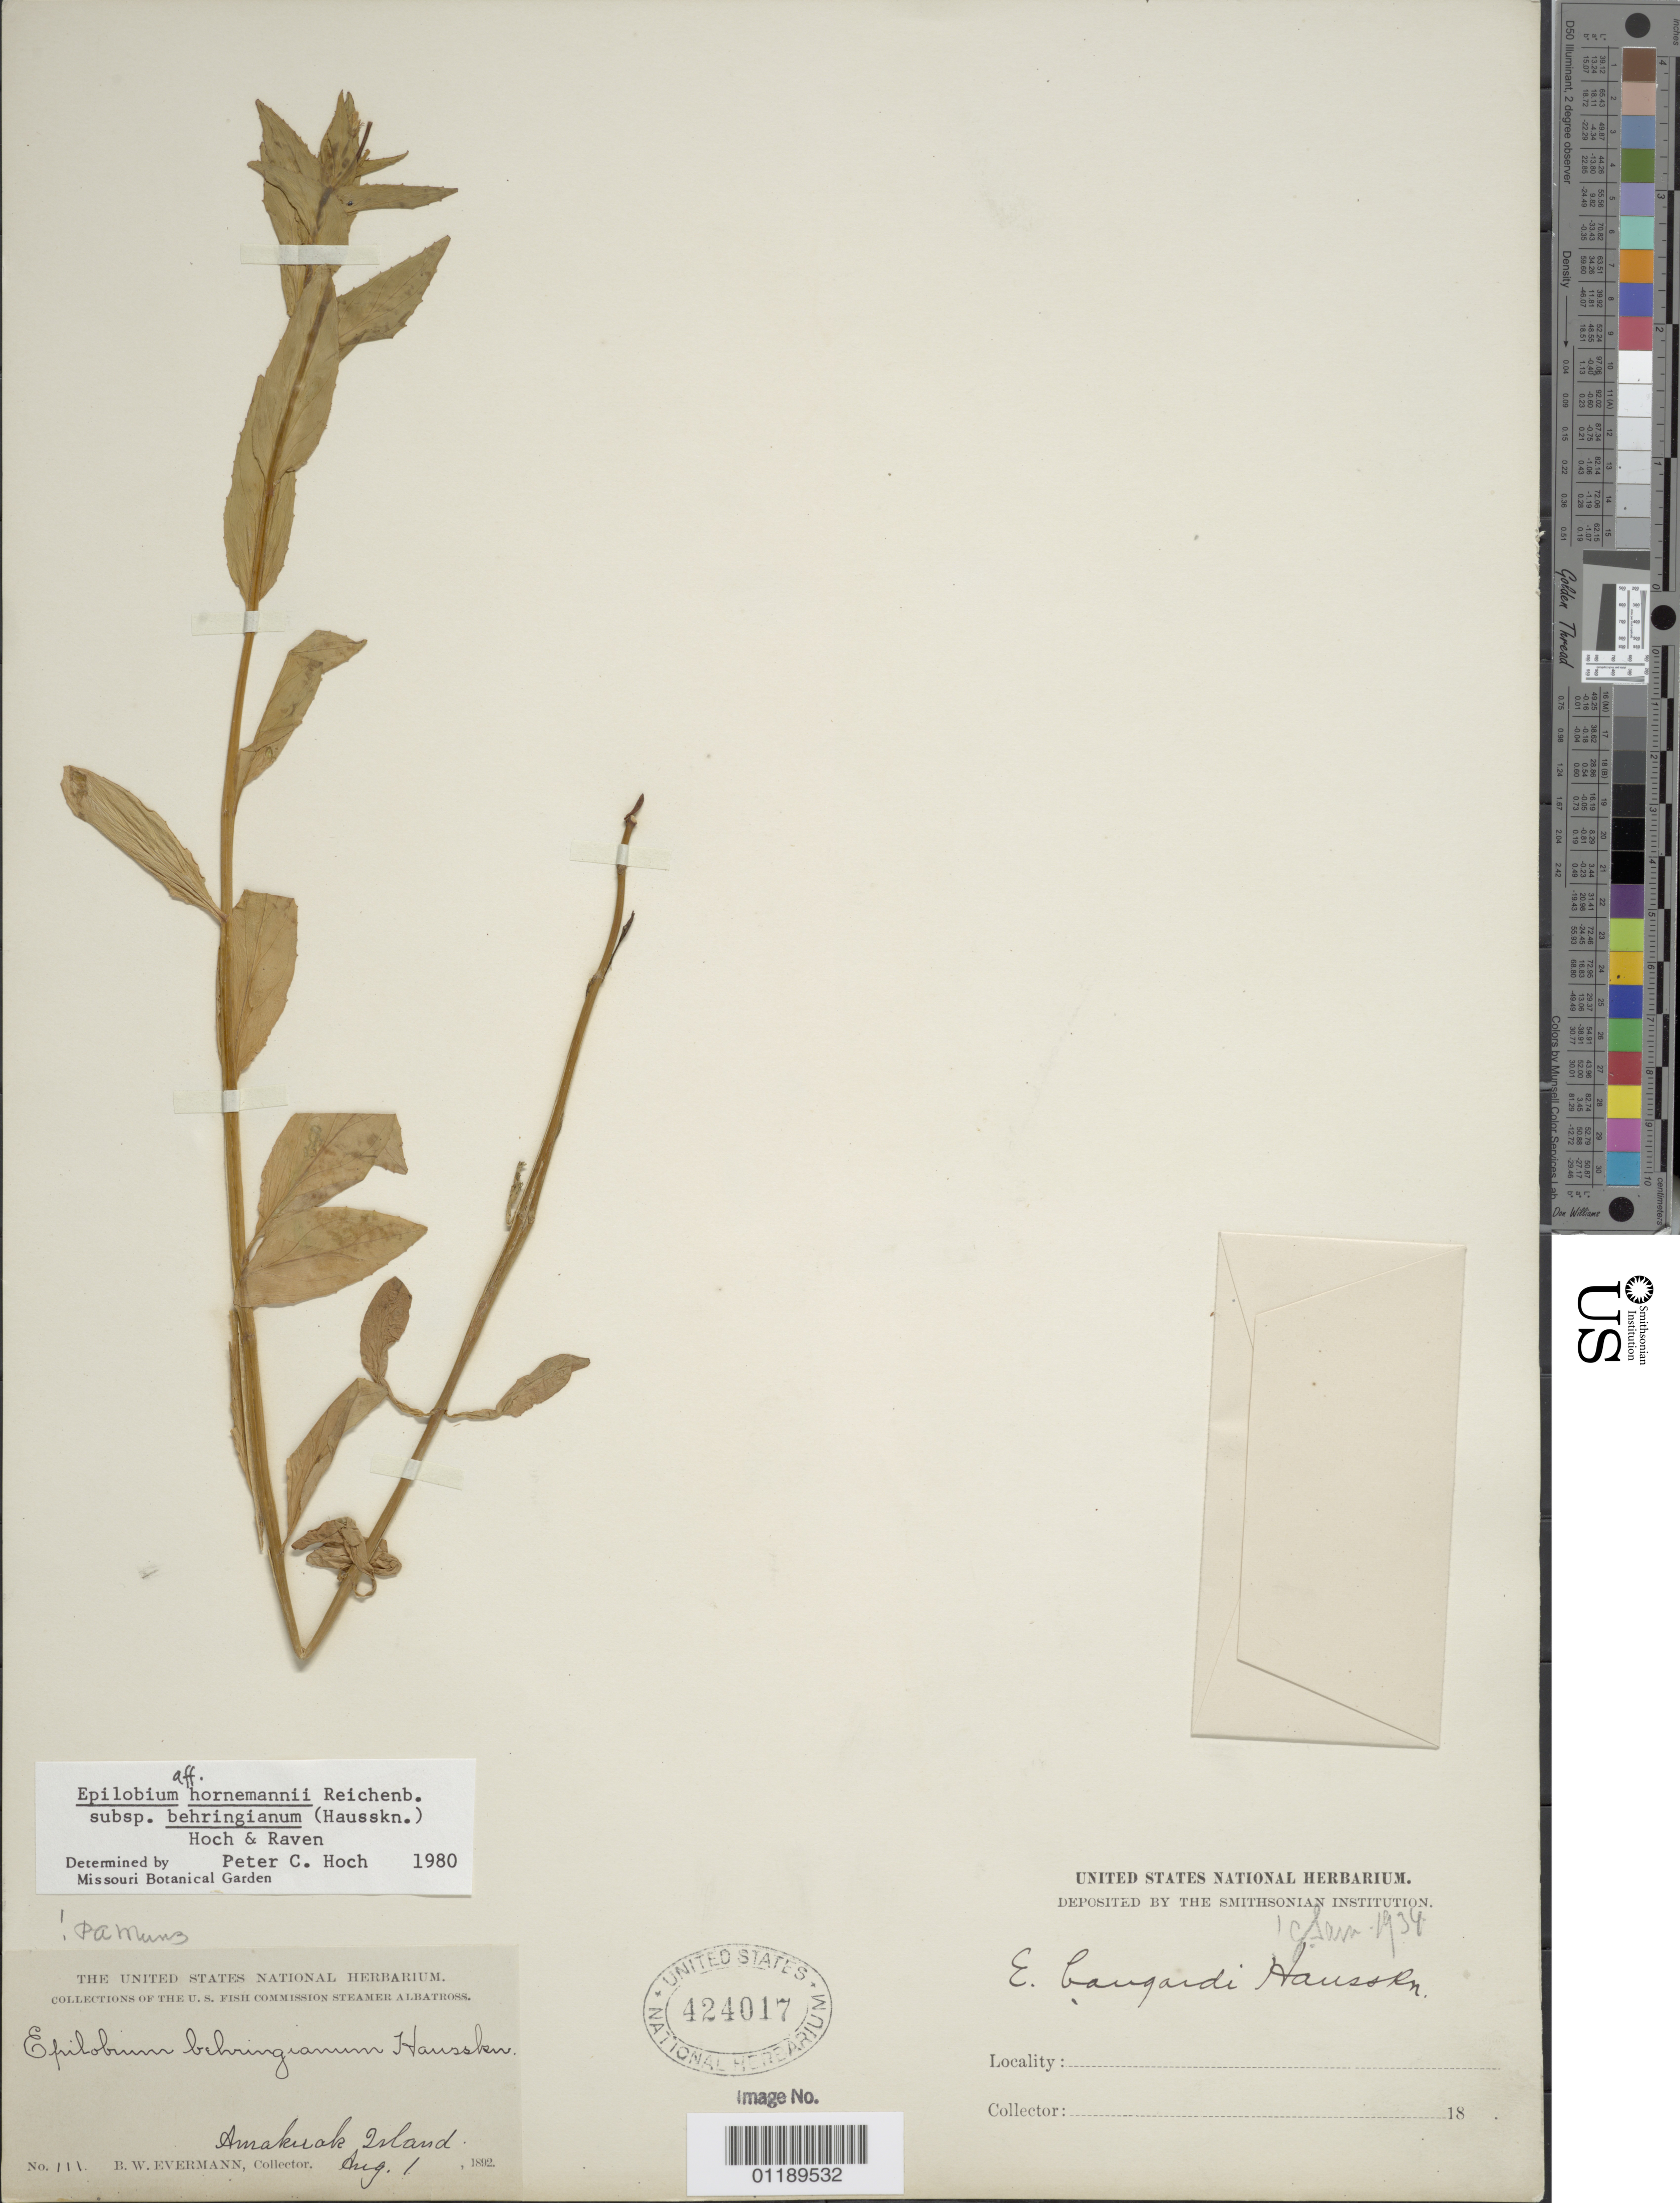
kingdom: Plantae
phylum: Tracheophyta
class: Magnoliopsida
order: Myrtales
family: Onagraceae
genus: Epilobium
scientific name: Epilobium hornemannii subsp. behringianum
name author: (Hausskn.) Hoch & P.H. Raven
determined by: Hoch, P. C.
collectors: B. W. Evermann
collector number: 111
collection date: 1892-08-02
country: United States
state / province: Alaska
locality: Amakuak Island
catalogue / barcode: US 424017